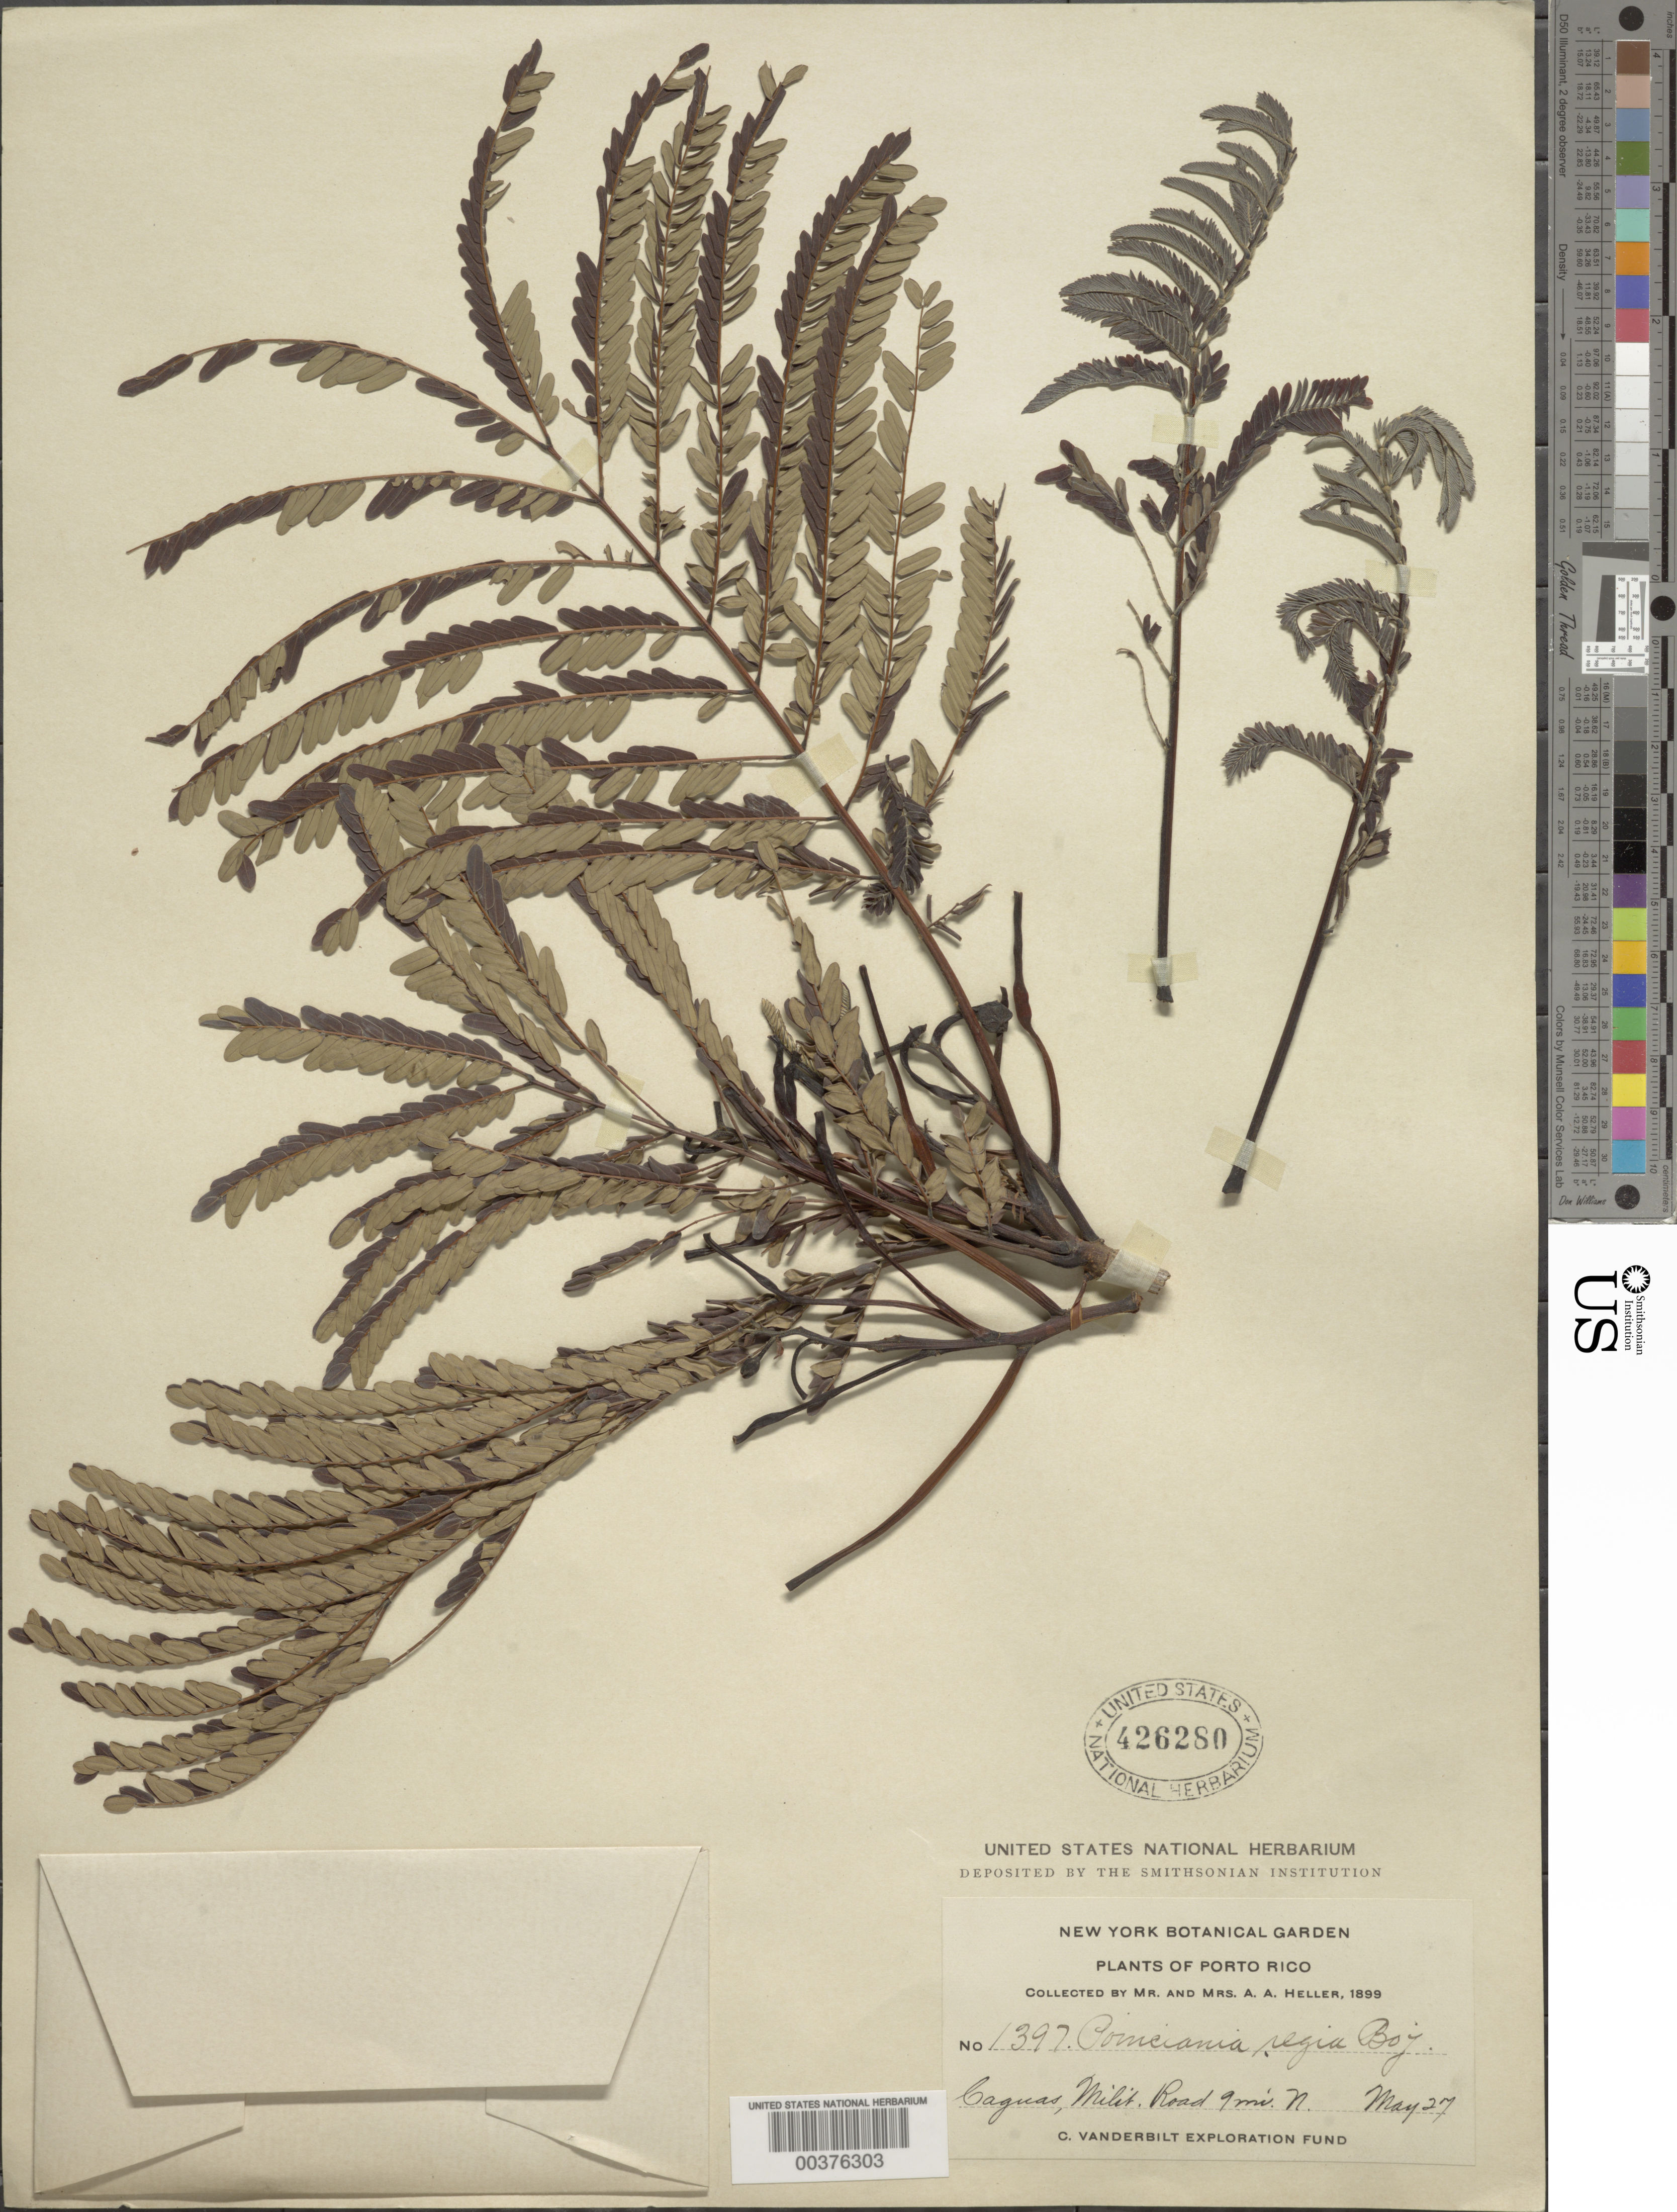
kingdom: Plantae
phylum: Tracheophyta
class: Magnoliopsida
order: Fabales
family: Fabaceae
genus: Delonix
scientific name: Delonix regia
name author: (Bojer ex Hook.) Raf.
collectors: A. A. Heller & E. G. Heller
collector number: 1397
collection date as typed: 27 May 1899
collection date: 1899-05-27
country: Puerto Rico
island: Greater Antilles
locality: Caguas, milet, road 9 mi n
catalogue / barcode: US 426280